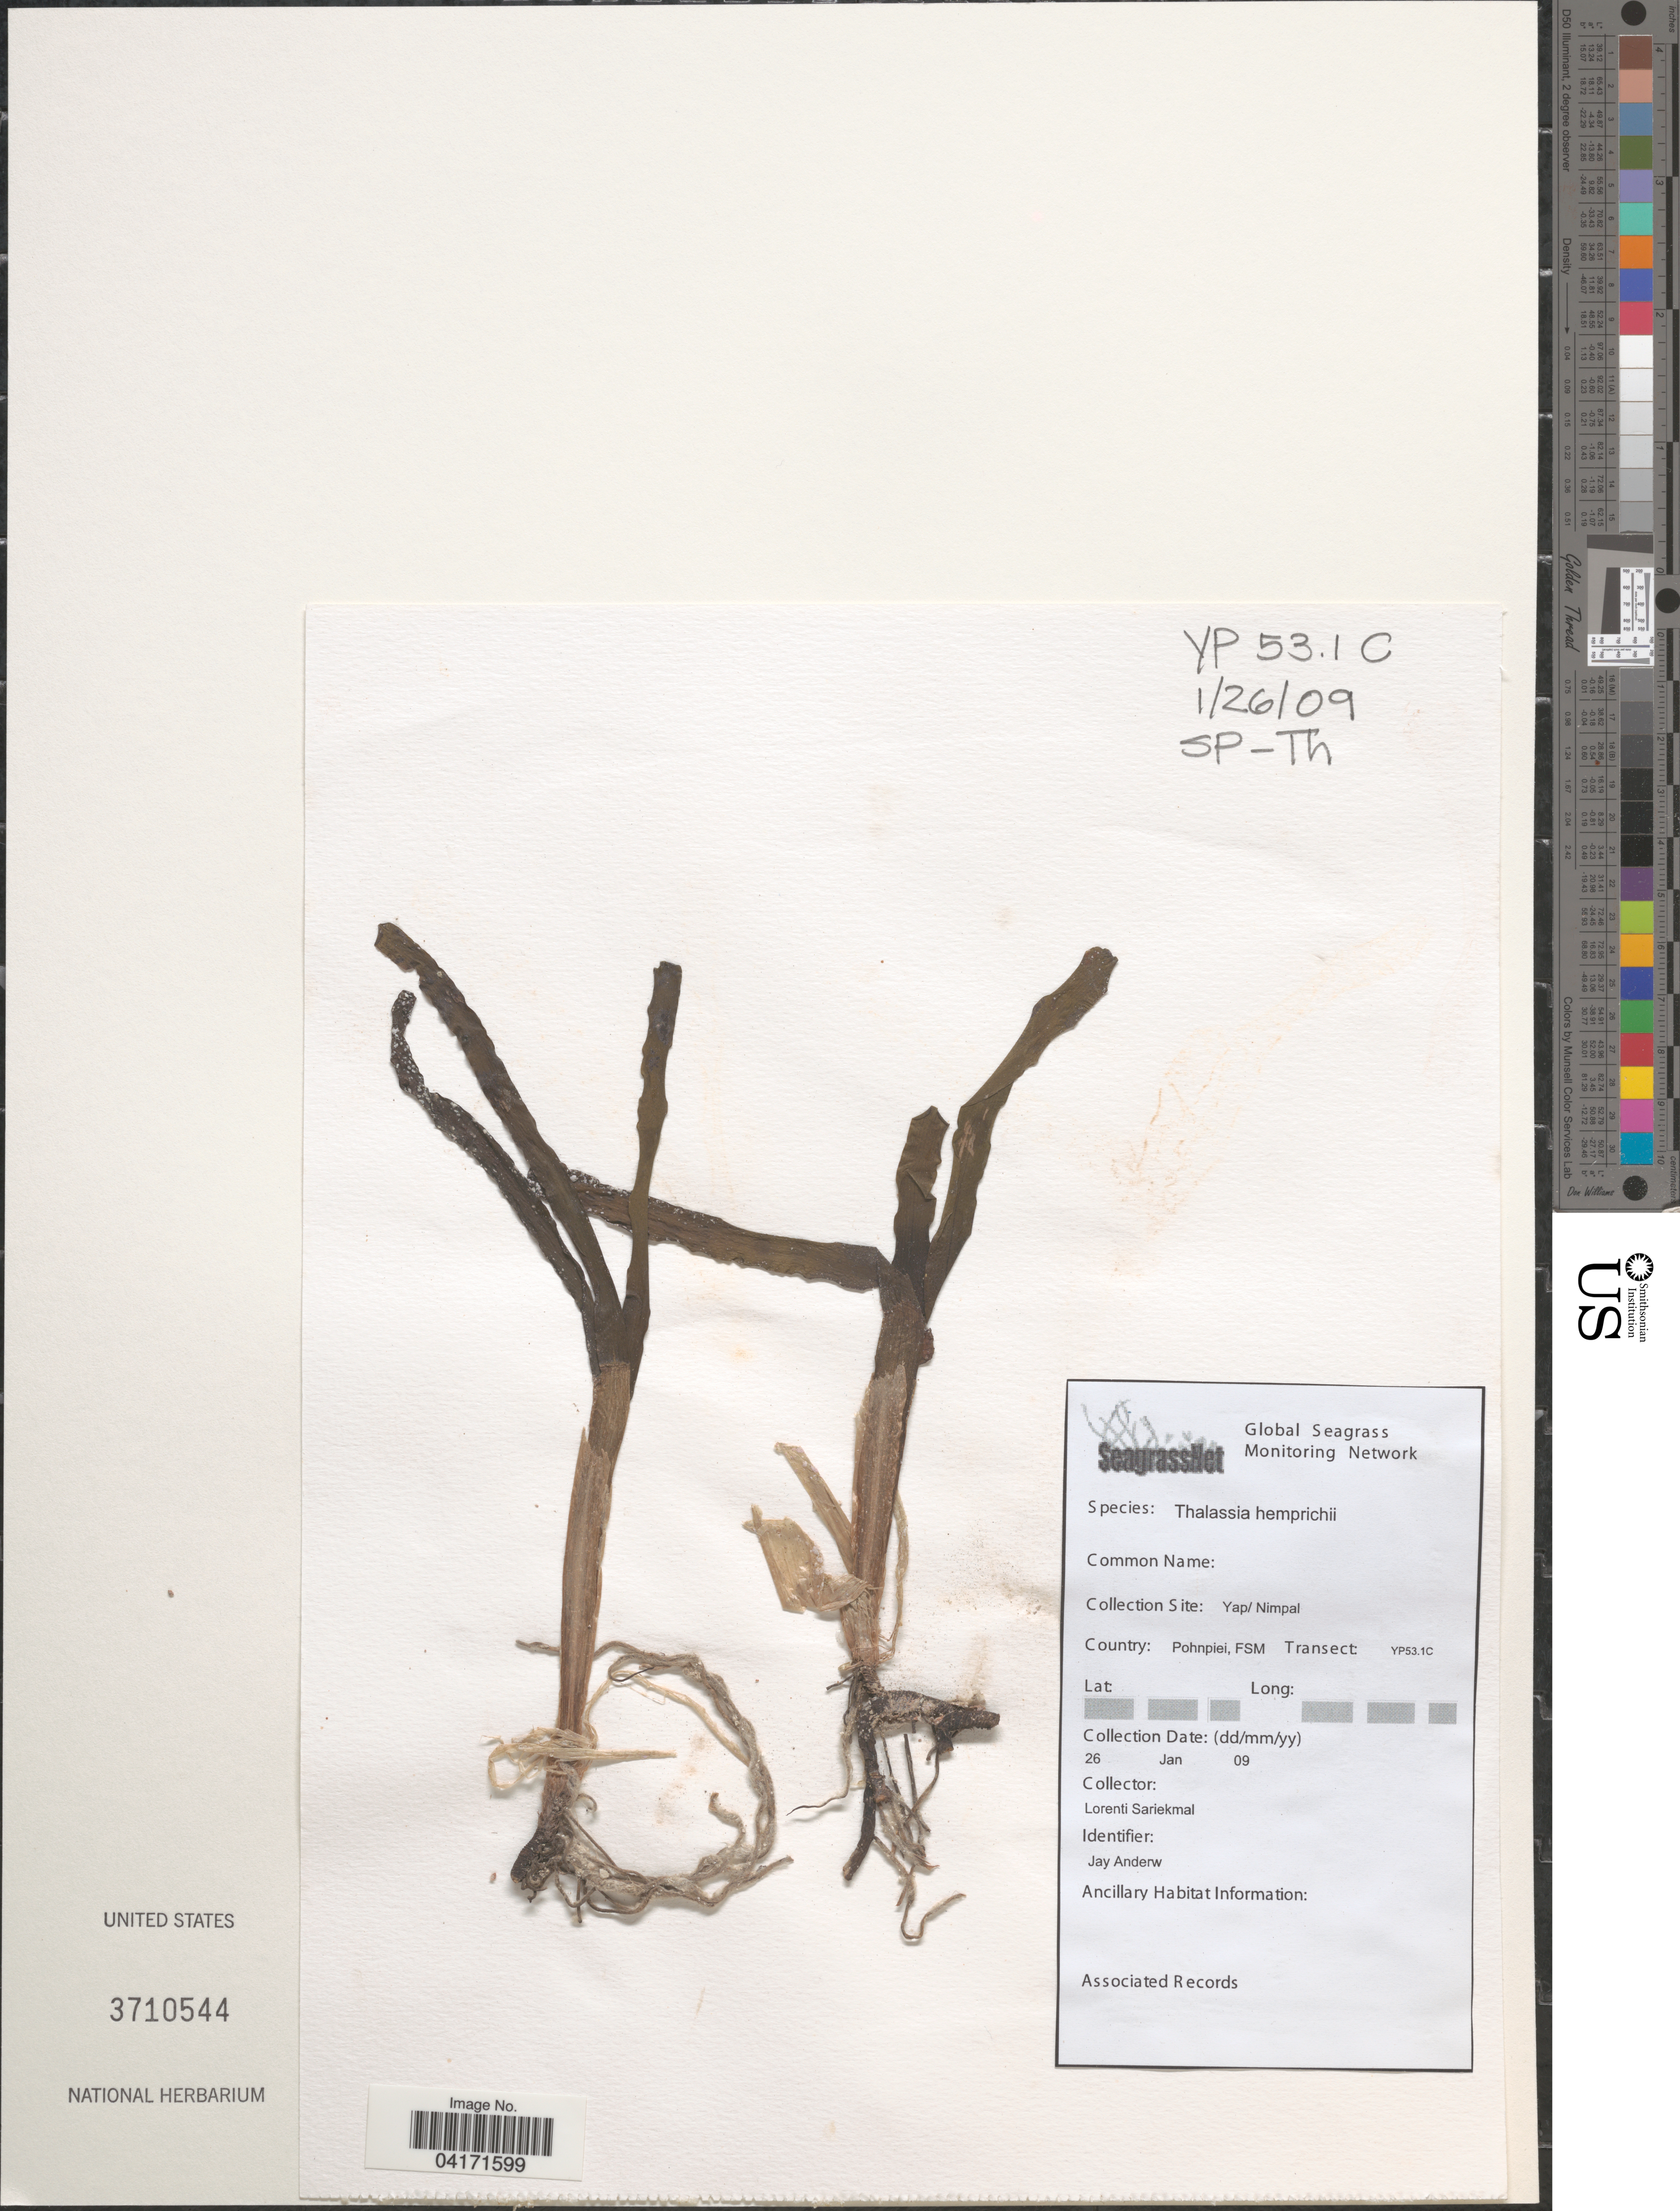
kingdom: Plantae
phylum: Tracheophyta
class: Liliopsida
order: Alismatales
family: Hydrocharitaceae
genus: Thalassia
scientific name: Thalassia hemprichii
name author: Asch.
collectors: L. Sariekmal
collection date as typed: Transcribed d/m/y: 26/1/9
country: Micronesia, Federated States of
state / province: Pohnpei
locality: Yap/ Nimpal. Country: Pohnpiei. Transect: YP53.1C.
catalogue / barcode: US 3710544